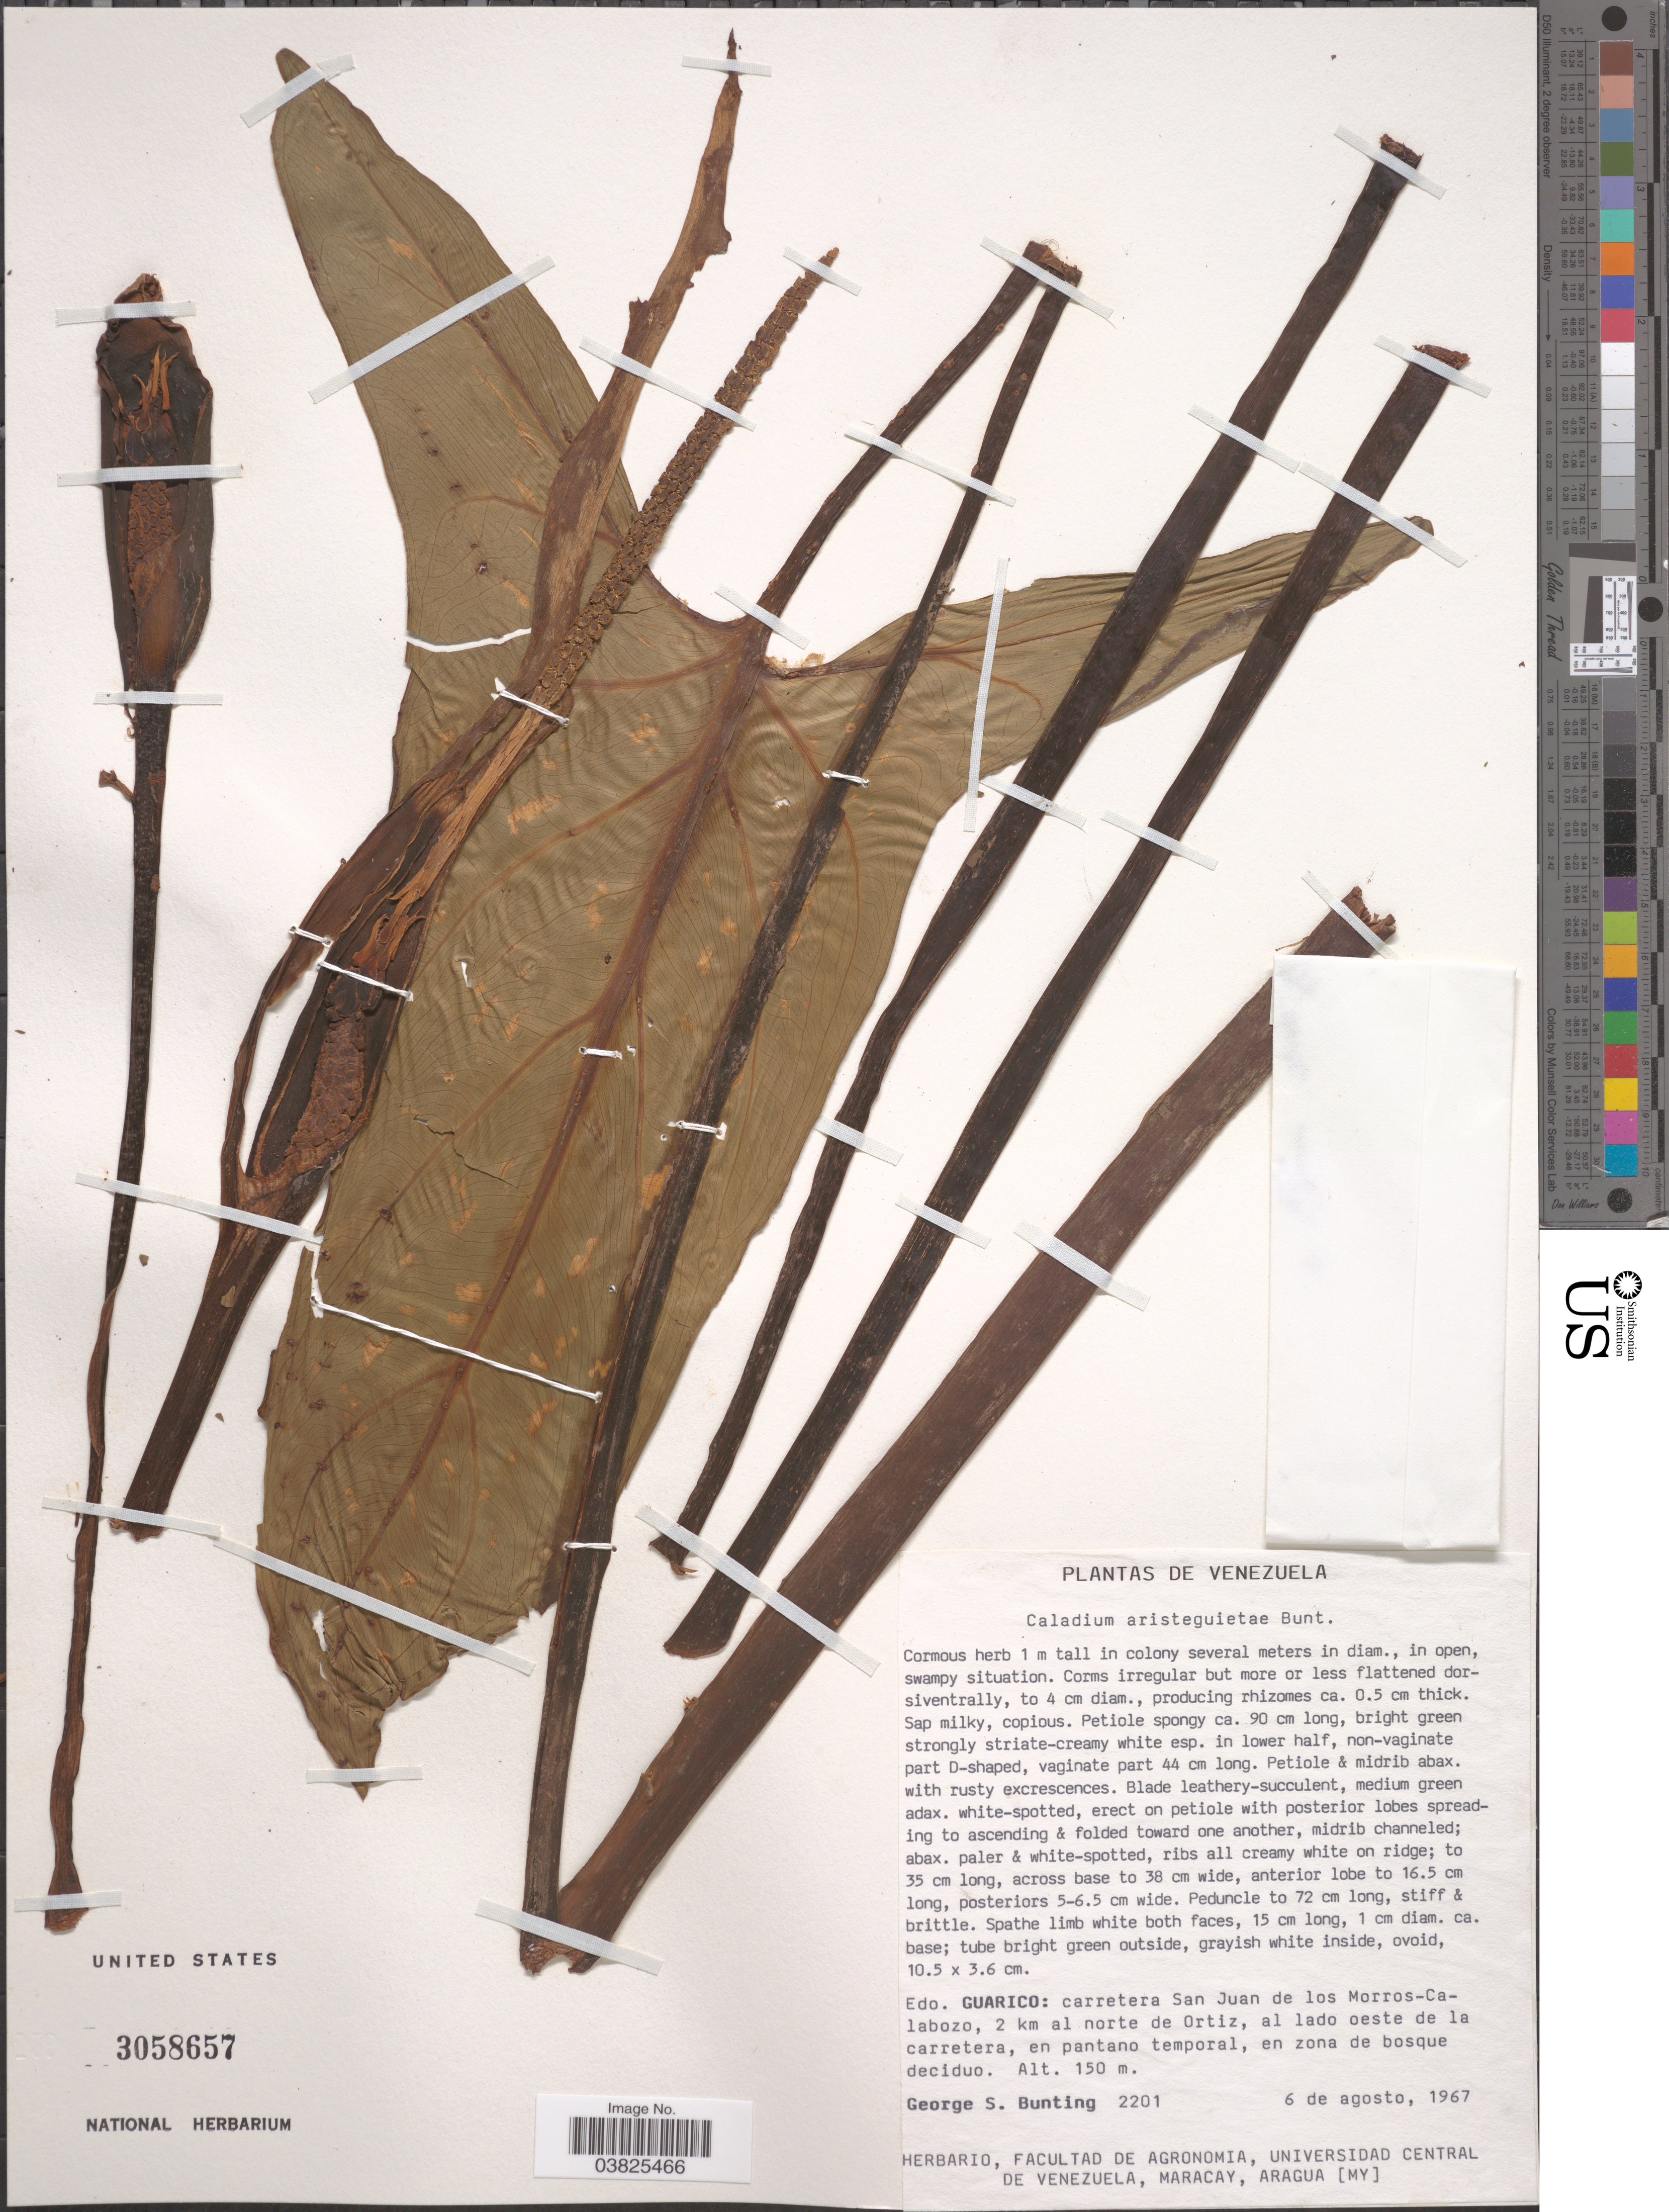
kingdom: Plantae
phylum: Tracheophyta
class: Liliopsida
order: Alismatales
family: Araceae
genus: Caladium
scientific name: Caladium aristeguietae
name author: G.S. Bunting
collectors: G. S. Bunting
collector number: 2201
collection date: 1967-08-06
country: Venezuela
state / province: Guarico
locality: Carretera San Juan de los Morros-Calabozo, 2 km al norte de Ortiz, al lado oeste de la carretera.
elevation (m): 150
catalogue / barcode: US 3058657